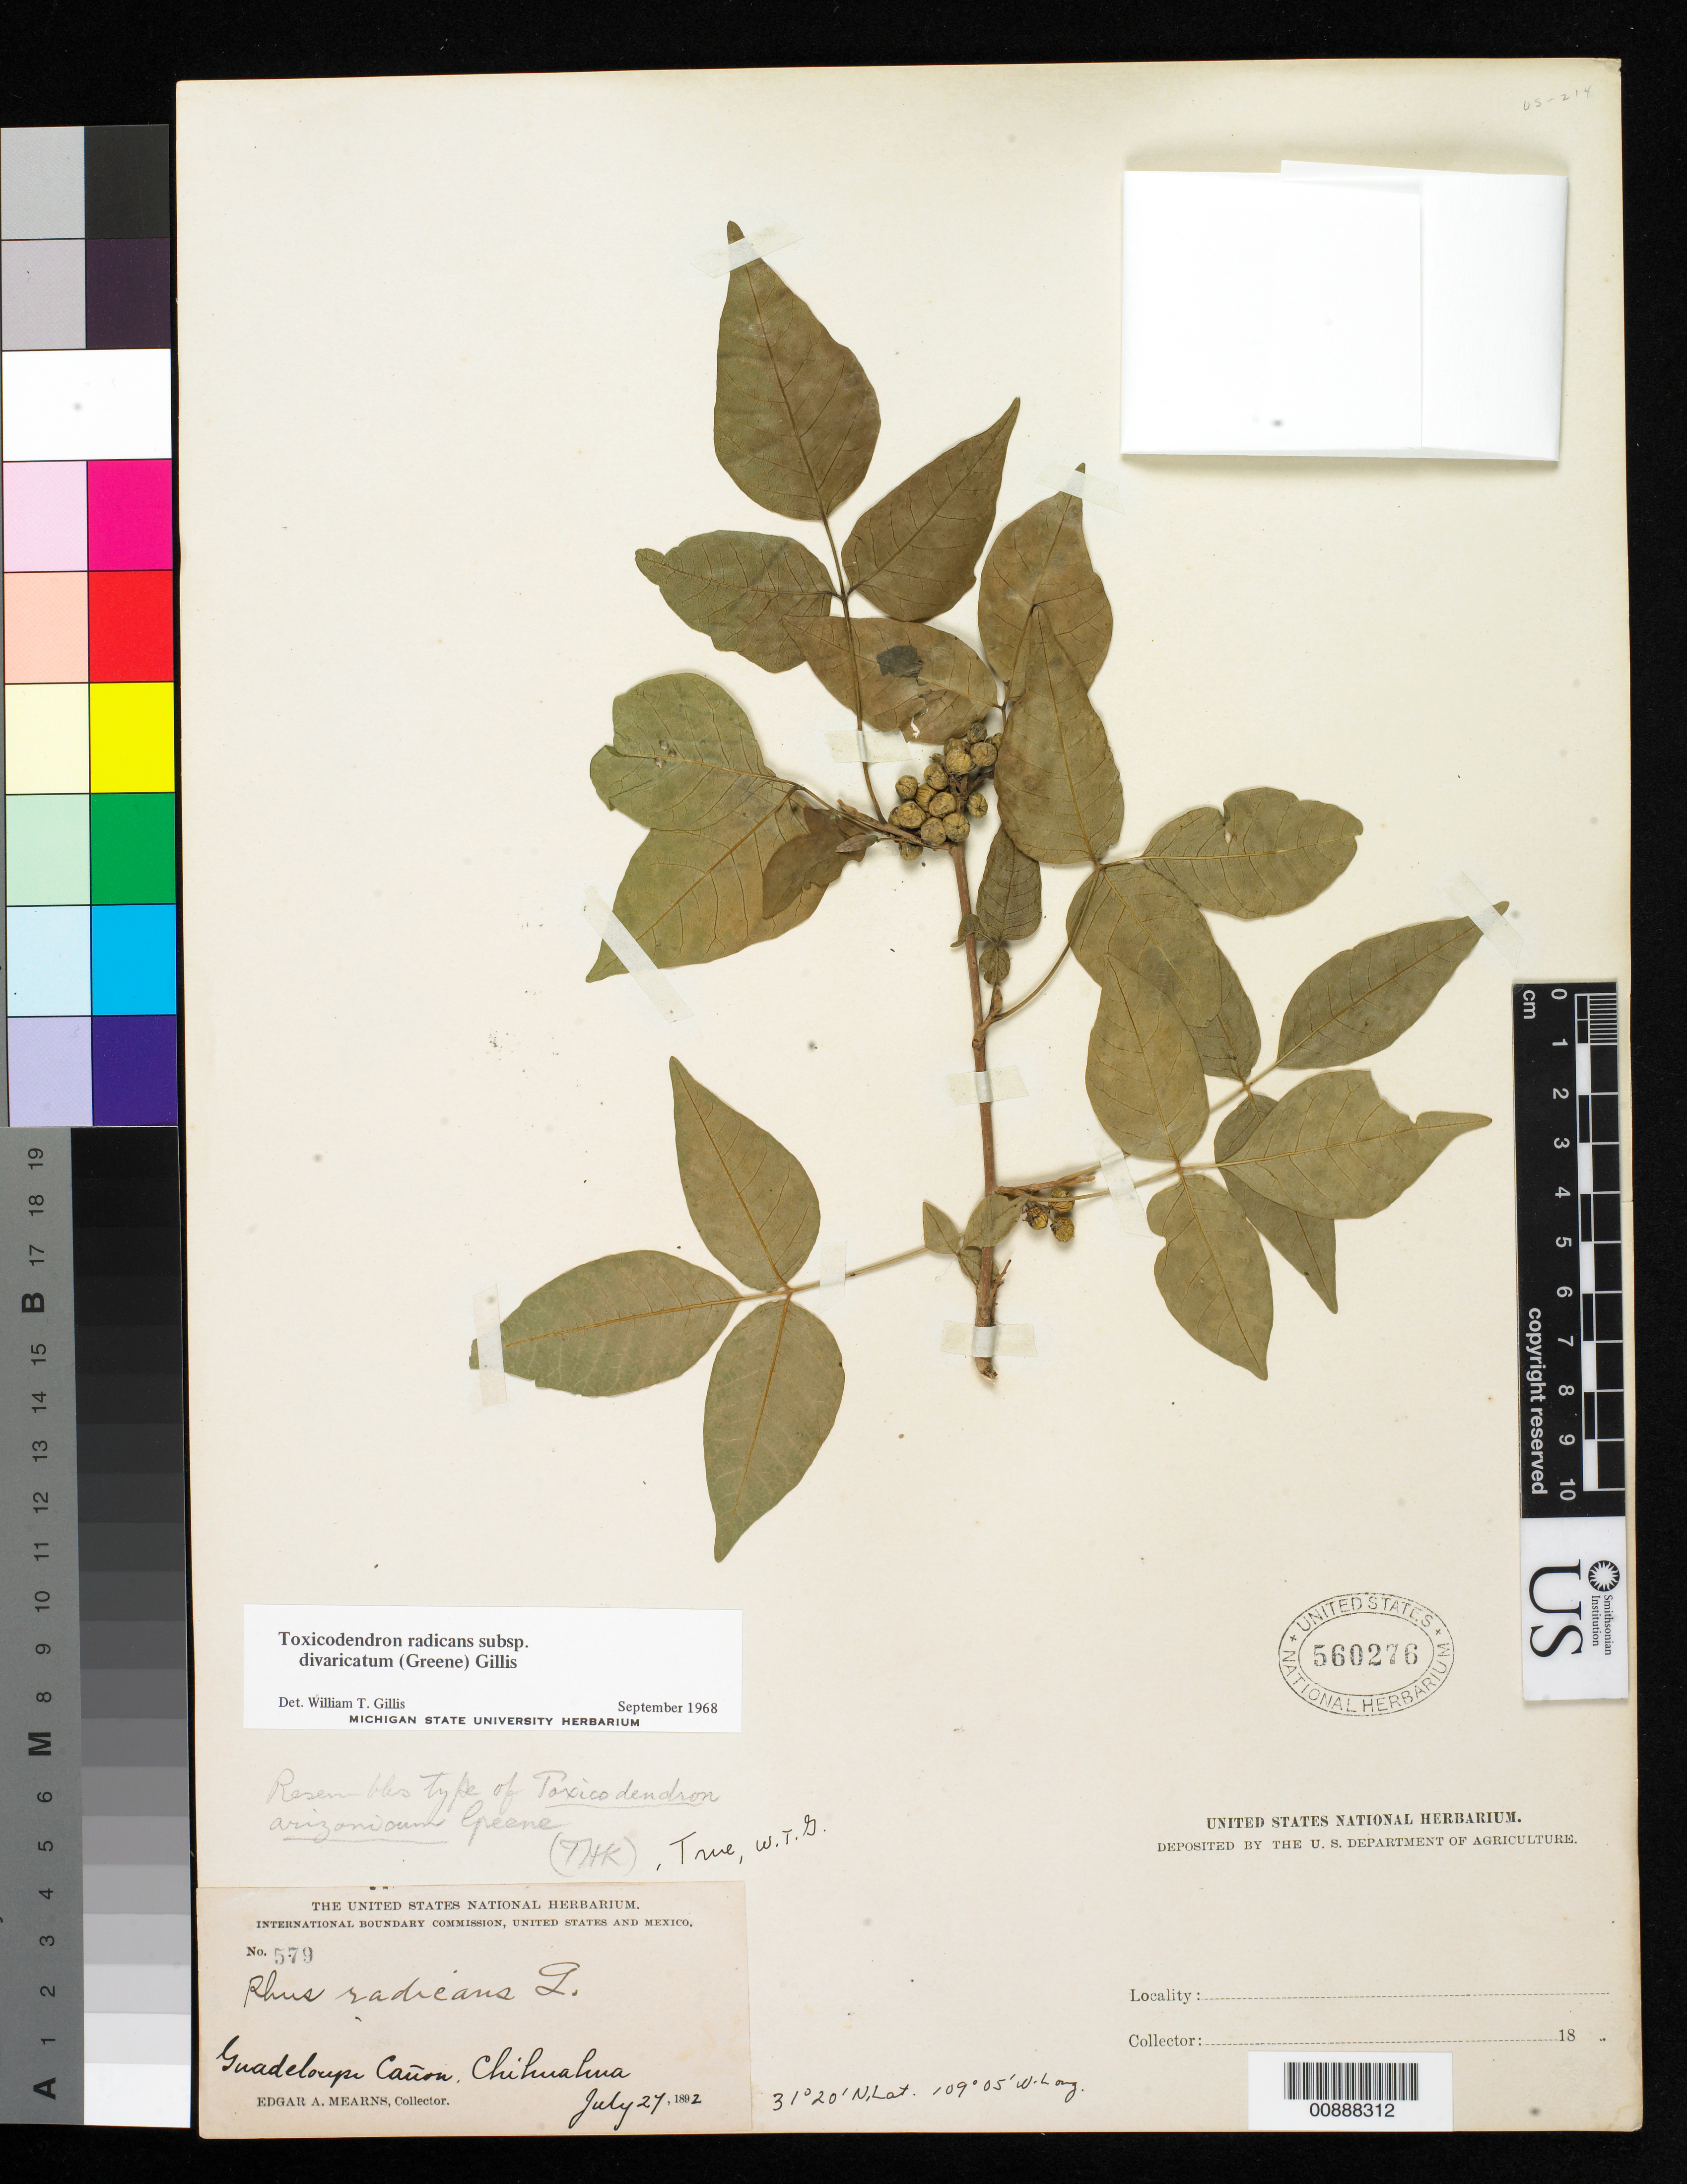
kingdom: Plantae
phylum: Tracheophyta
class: Magnoliopsida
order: Sapindales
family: Anacardiaceae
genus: Toxicodendron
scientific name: Toxicodendron radicans subsp. divaricatum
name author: (Greene) Gillis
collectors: E. A. Mearns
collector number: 579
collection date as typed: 27 Jul 1892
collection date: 1892-07-27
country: Mexico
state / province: Chihuahua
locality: Guadalupe Cañon, Chihuahua.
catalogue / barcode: US 560276